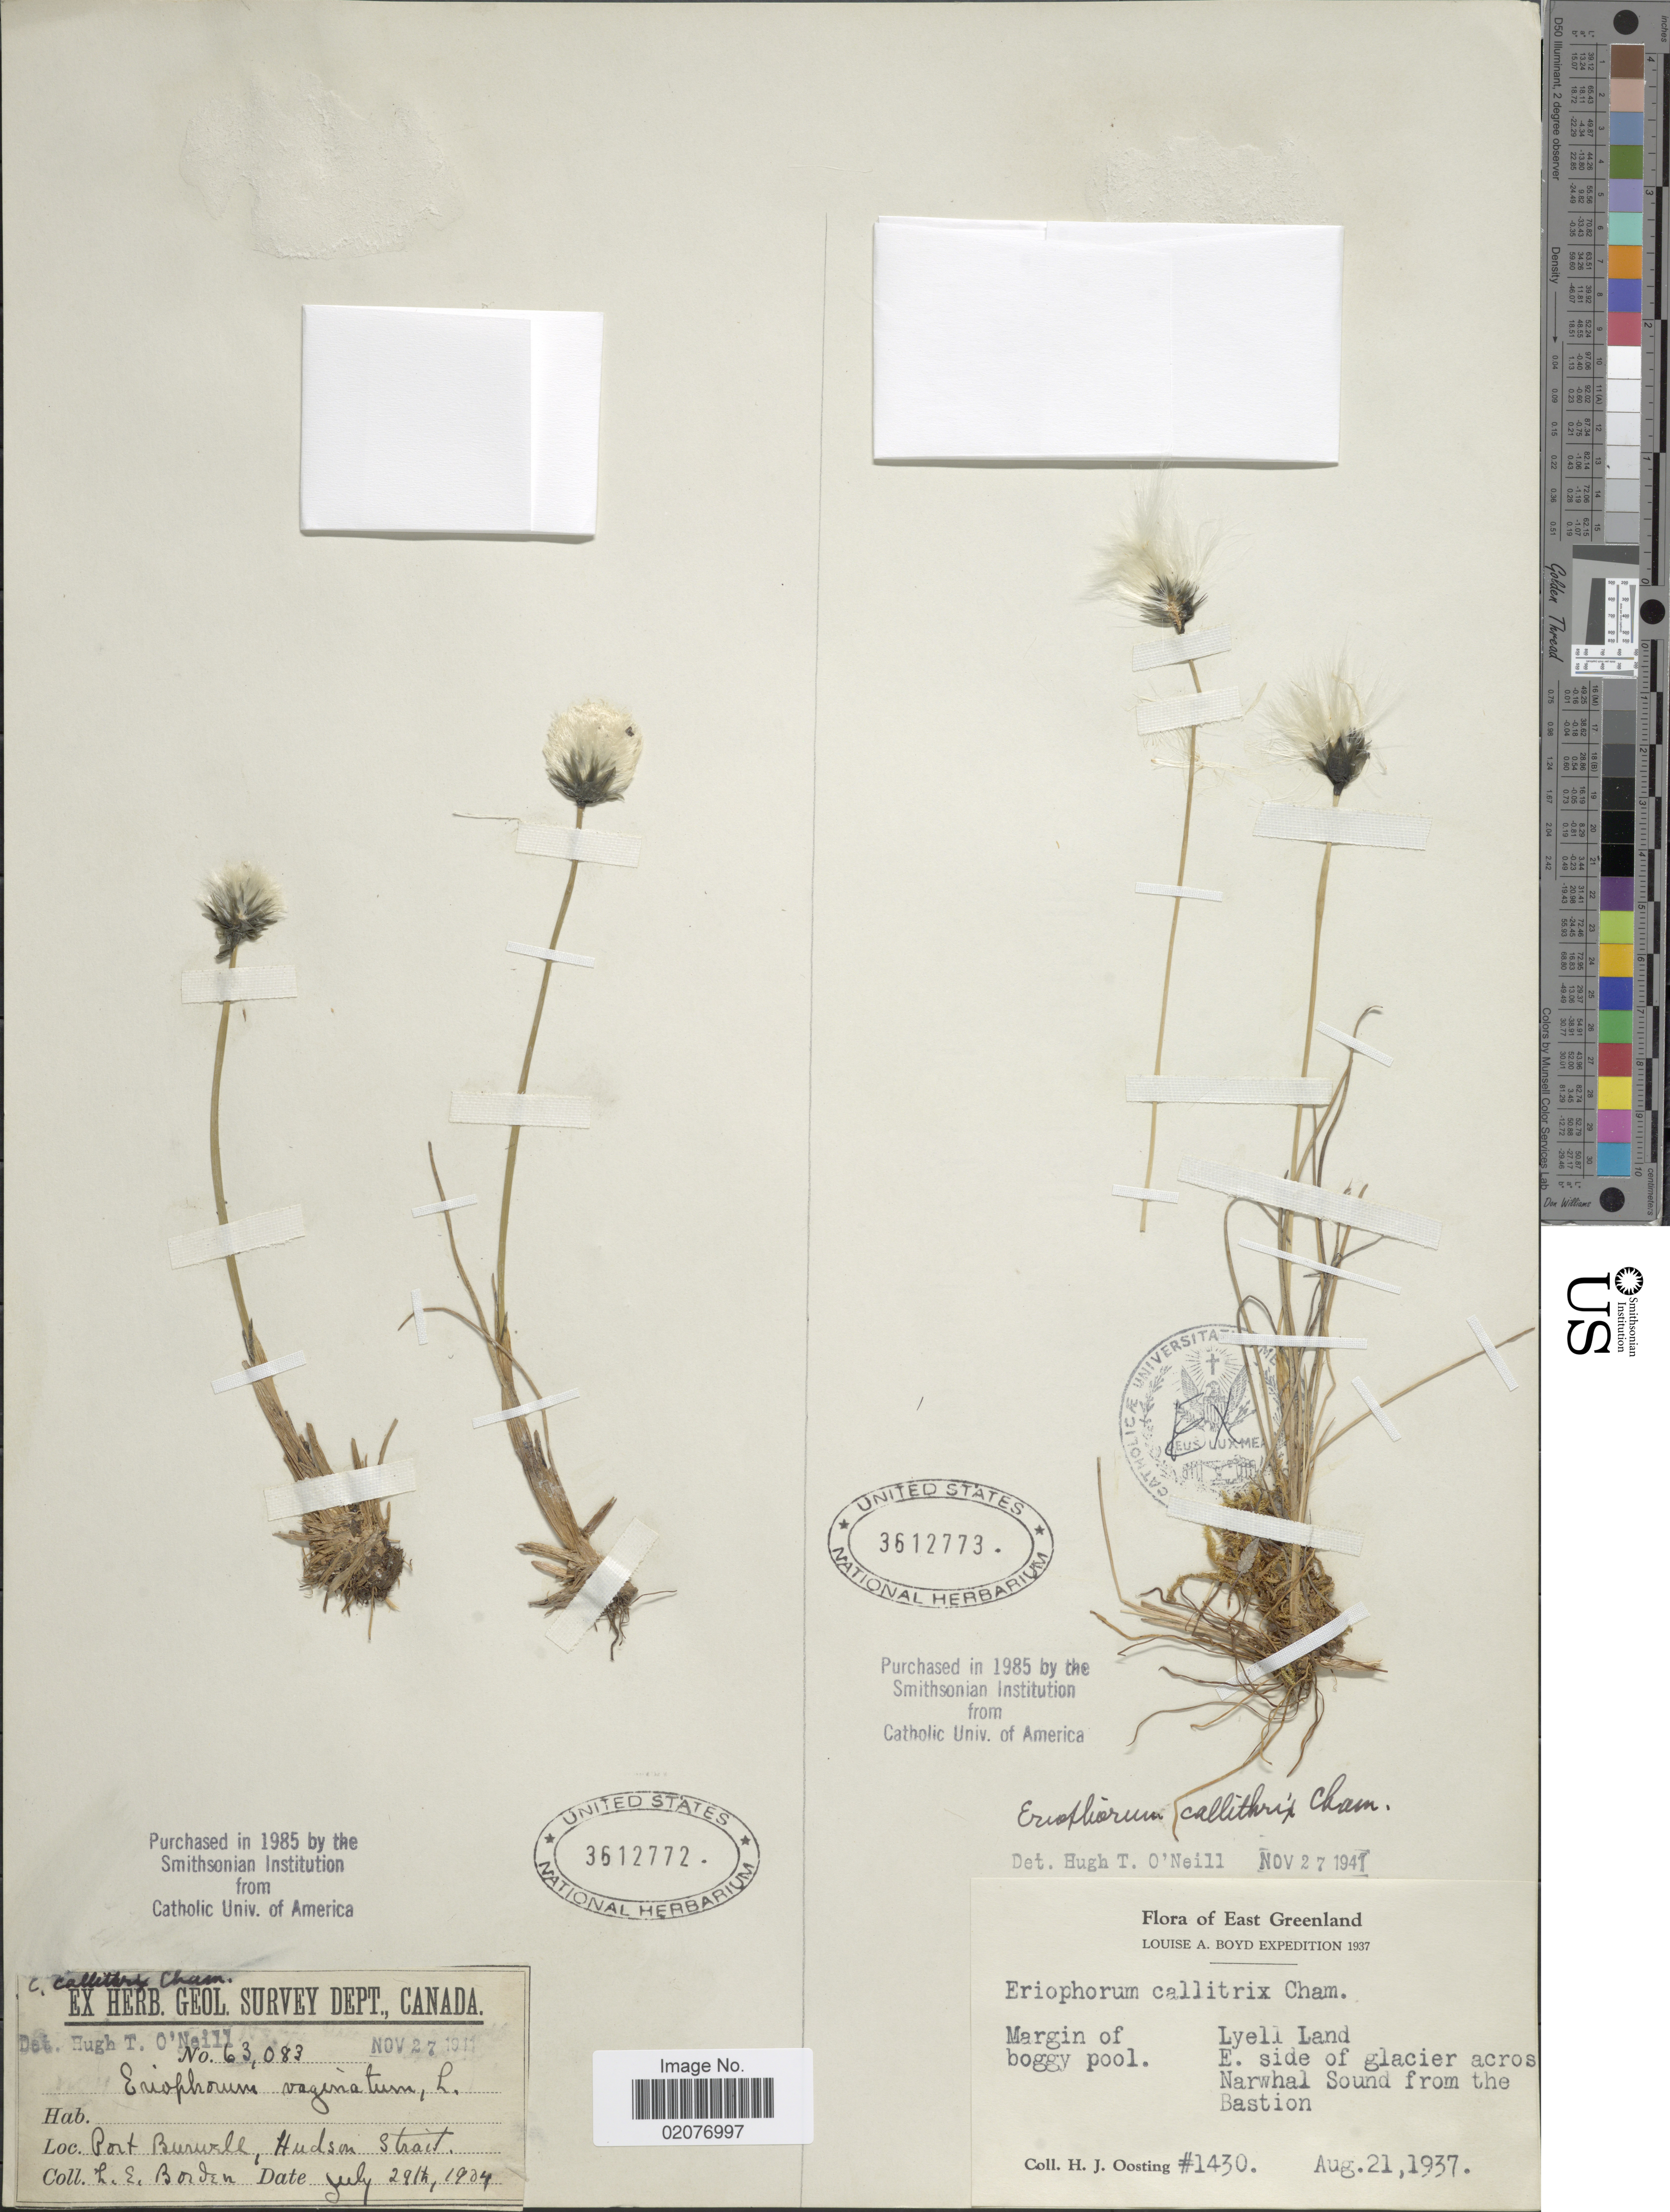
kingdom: Plantae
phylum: Tracheophyta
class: Liliopsida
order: Poales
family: Cyperaceae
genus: Eriophorum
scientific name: Eriophorum callitrix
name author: Cham. ex C.A. Mey.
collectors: H. Oosting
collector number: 1430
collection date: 1937-08-21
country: Greenland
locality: East Greenland, Margin of boggy pool, Lyell Land, E side of glacier across Narwhal Sound from the Bastion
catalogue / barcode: US 3612773-2